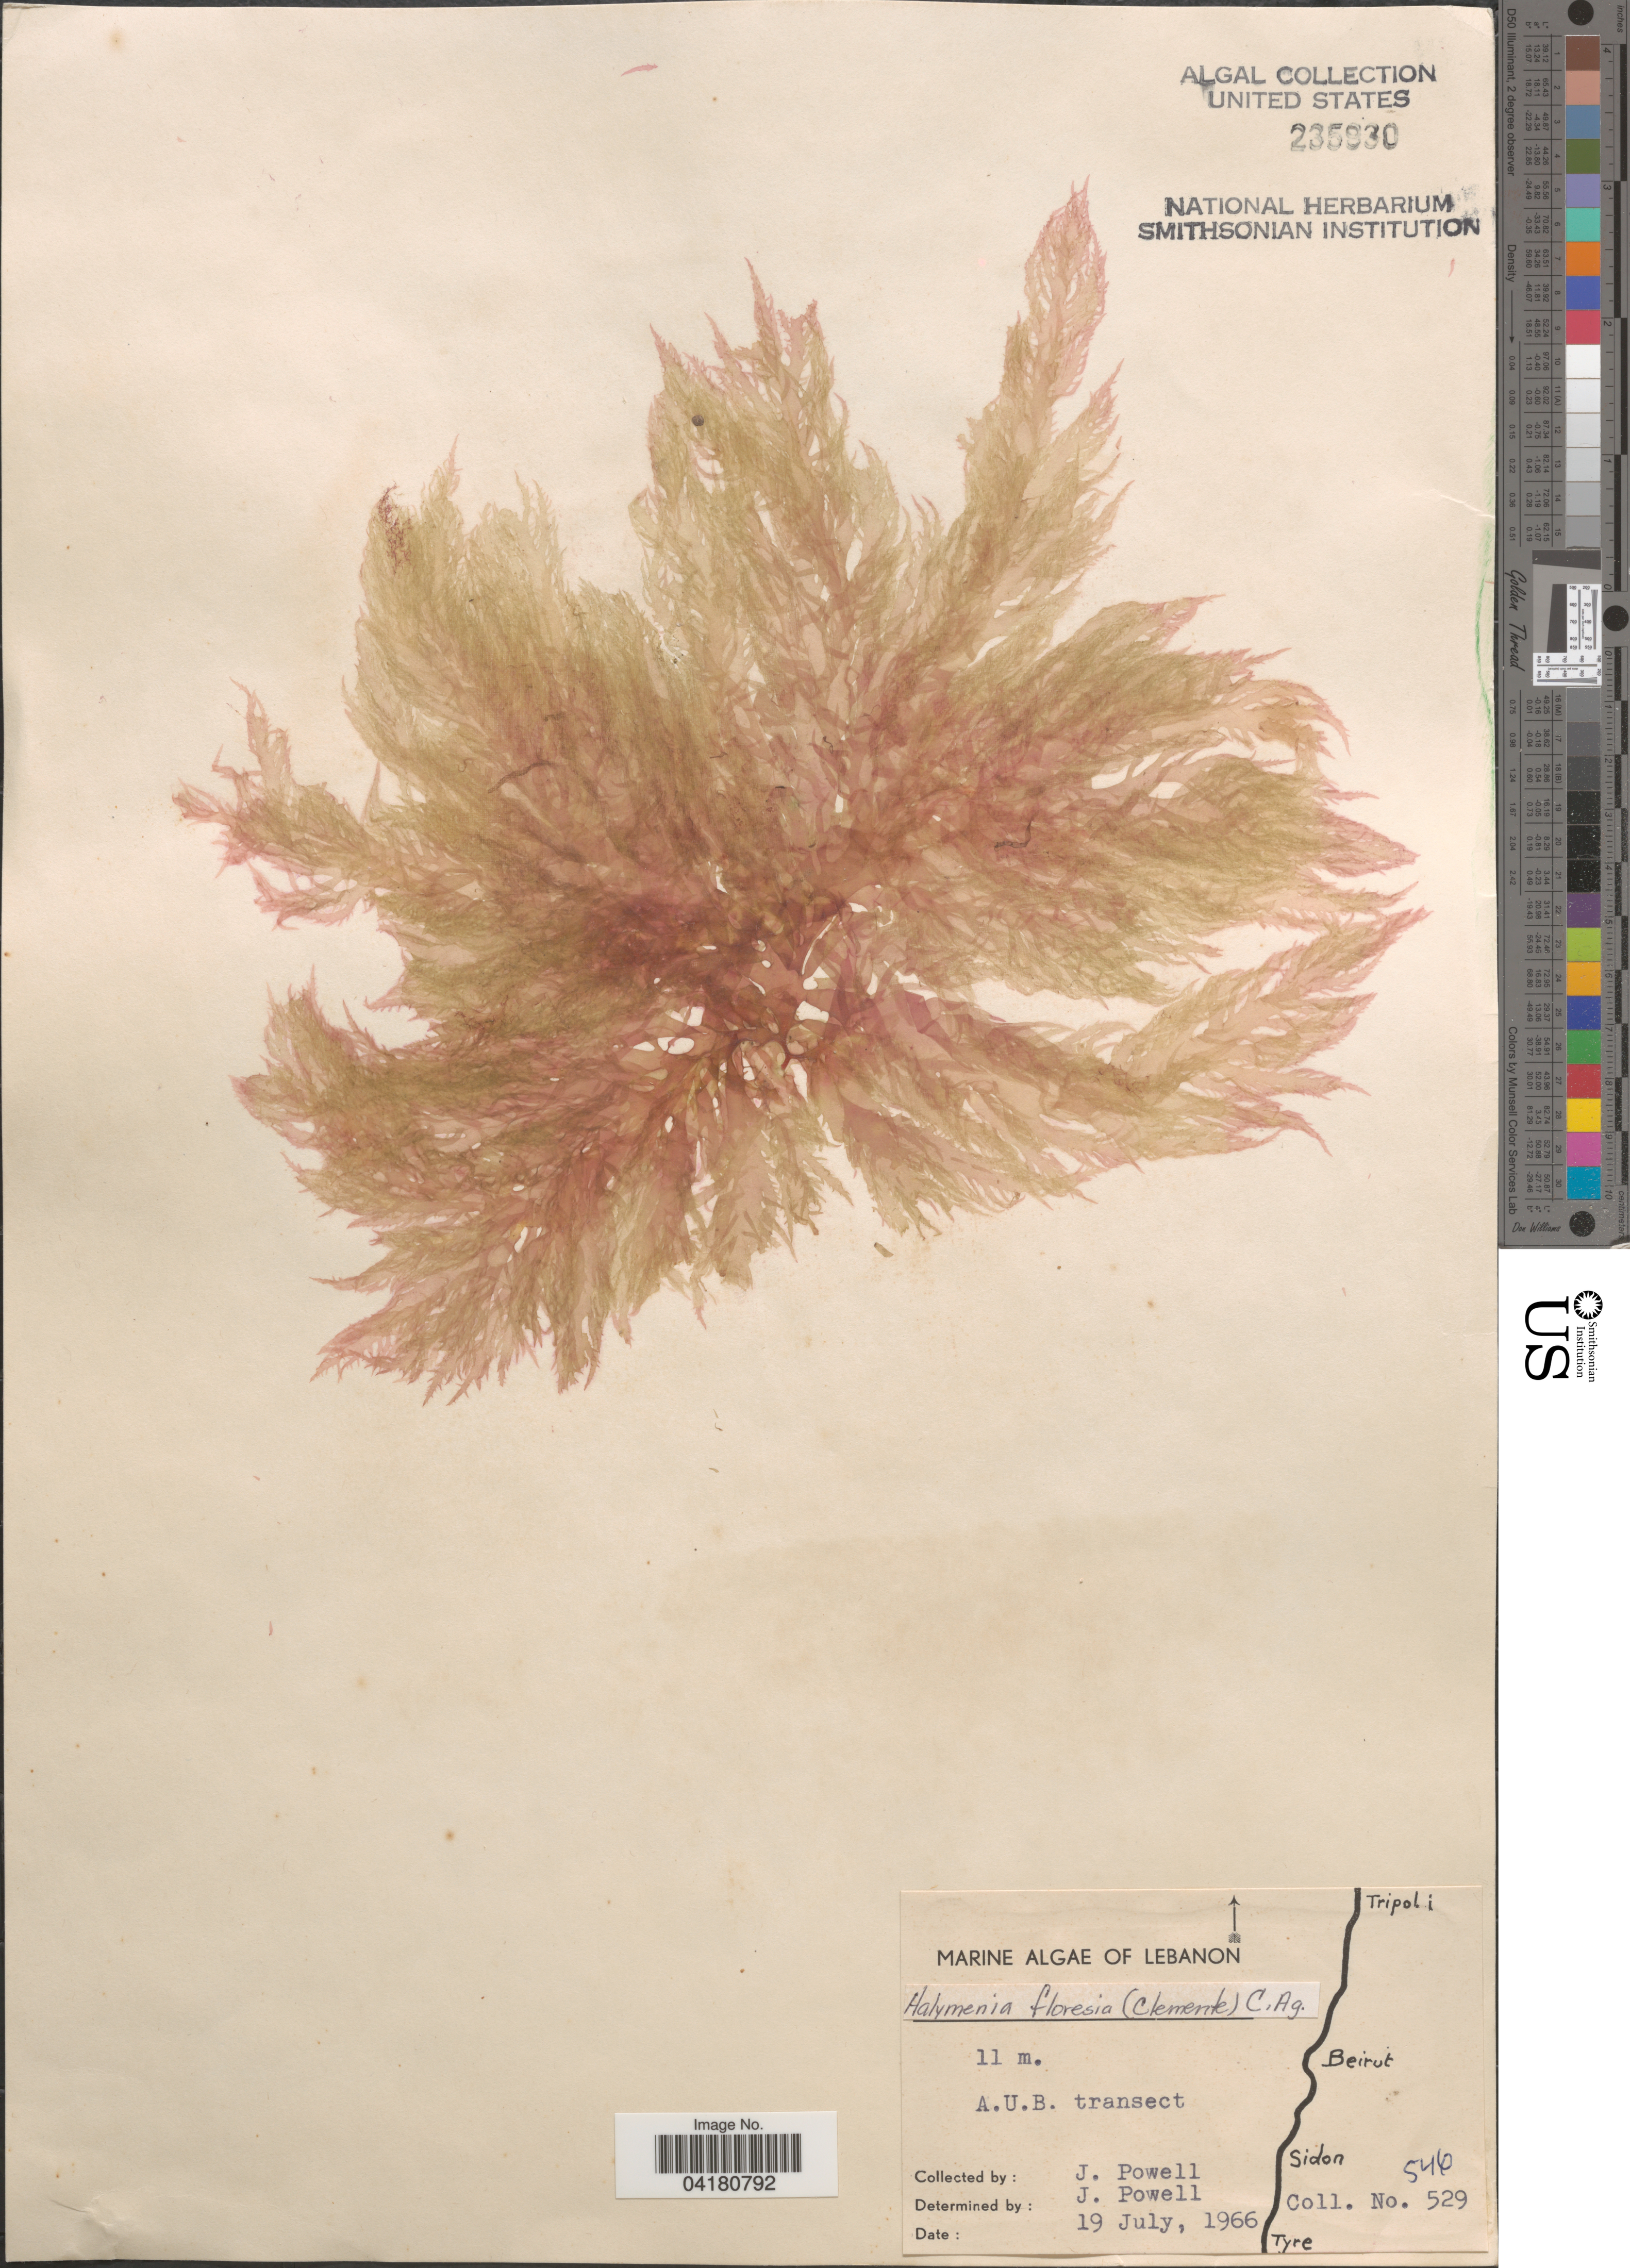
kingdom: Plantae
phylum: Rhodophyta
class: Florideophyceae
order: Halymeniales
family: Halymeniaceae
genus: Halymenia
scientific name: Halymenia floresii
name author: (Clemente) C. Agardh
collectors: J. Powell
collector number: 529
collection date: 1966-07-19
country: Lebanon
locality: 11m. A.U.B. transect.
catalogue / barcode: US 235930